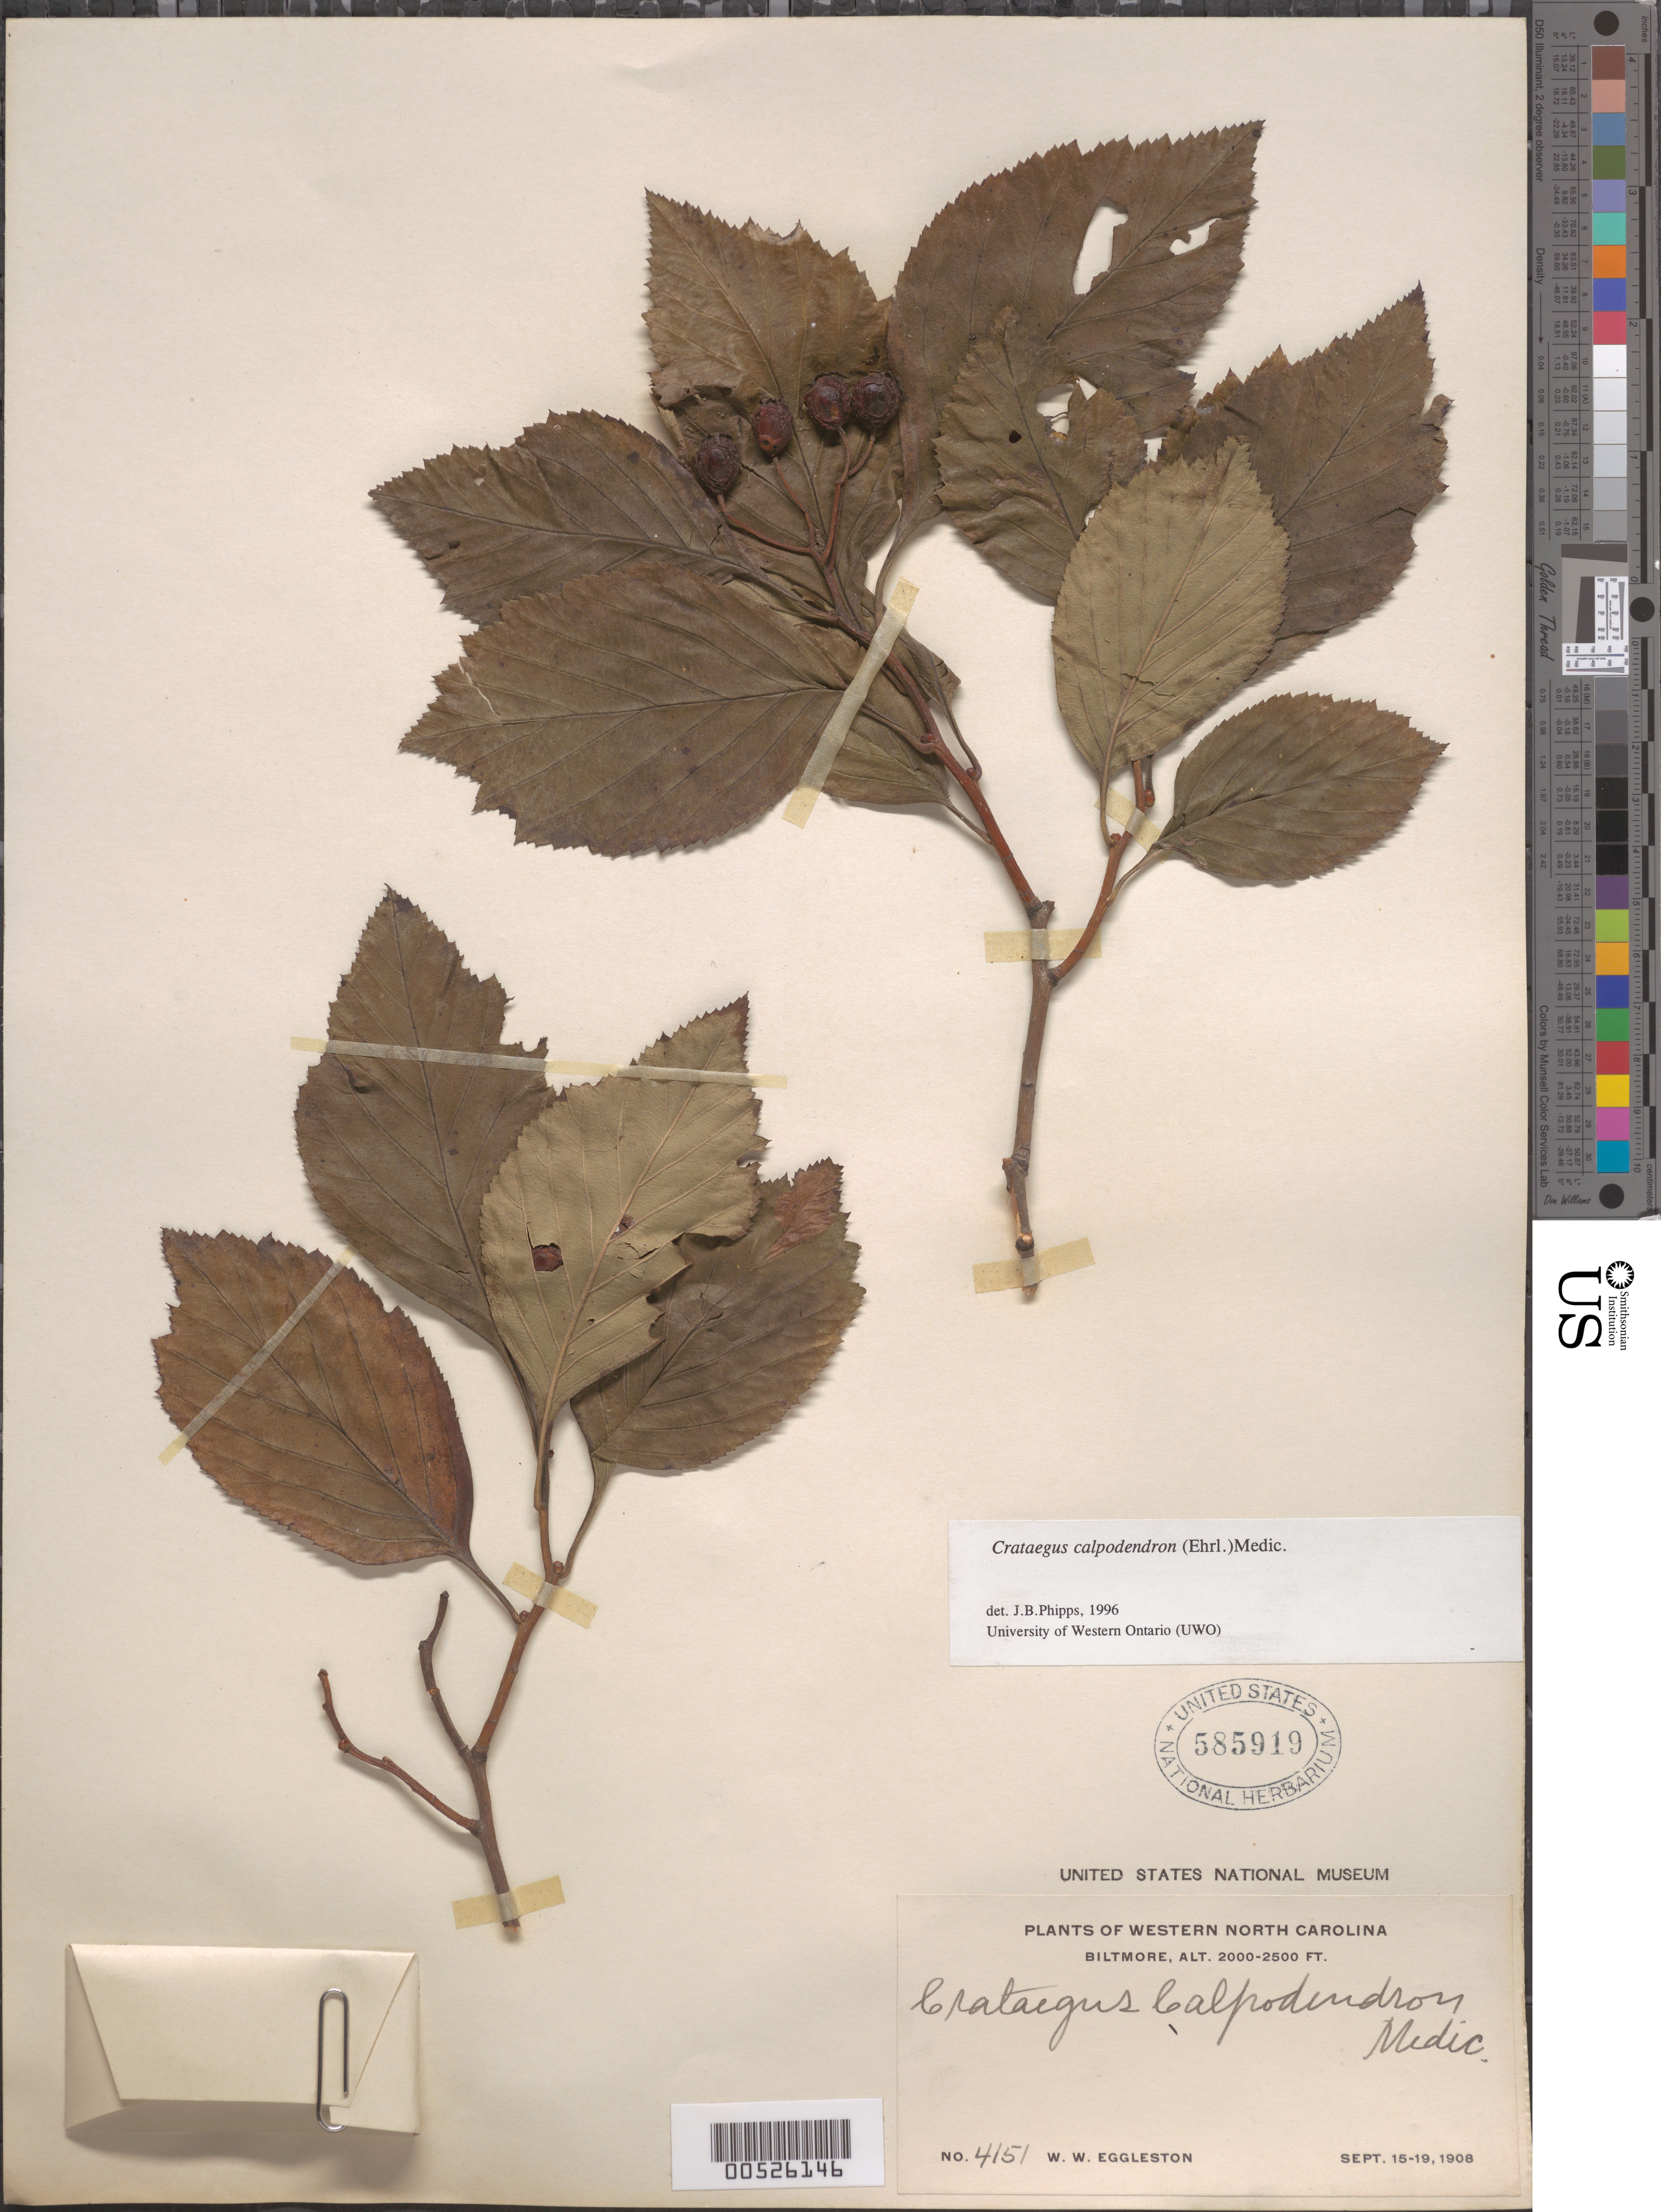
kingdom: Plantae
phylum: Tracheophyta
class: Magnoliopsida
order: Rosales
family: Rosaceae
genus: Crataegus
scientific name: Crataegus calpodendron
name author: (Ehrh.) Medik.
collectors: W. W. Eggleston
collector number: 4151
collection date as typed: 15 Sep 1908 to 19 Sep 1908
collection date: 1908-09-15/1908-09-19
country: United States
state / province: North Carolina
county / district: Buncombe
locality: Biltmore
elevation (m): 609.6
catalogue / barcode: US 585919